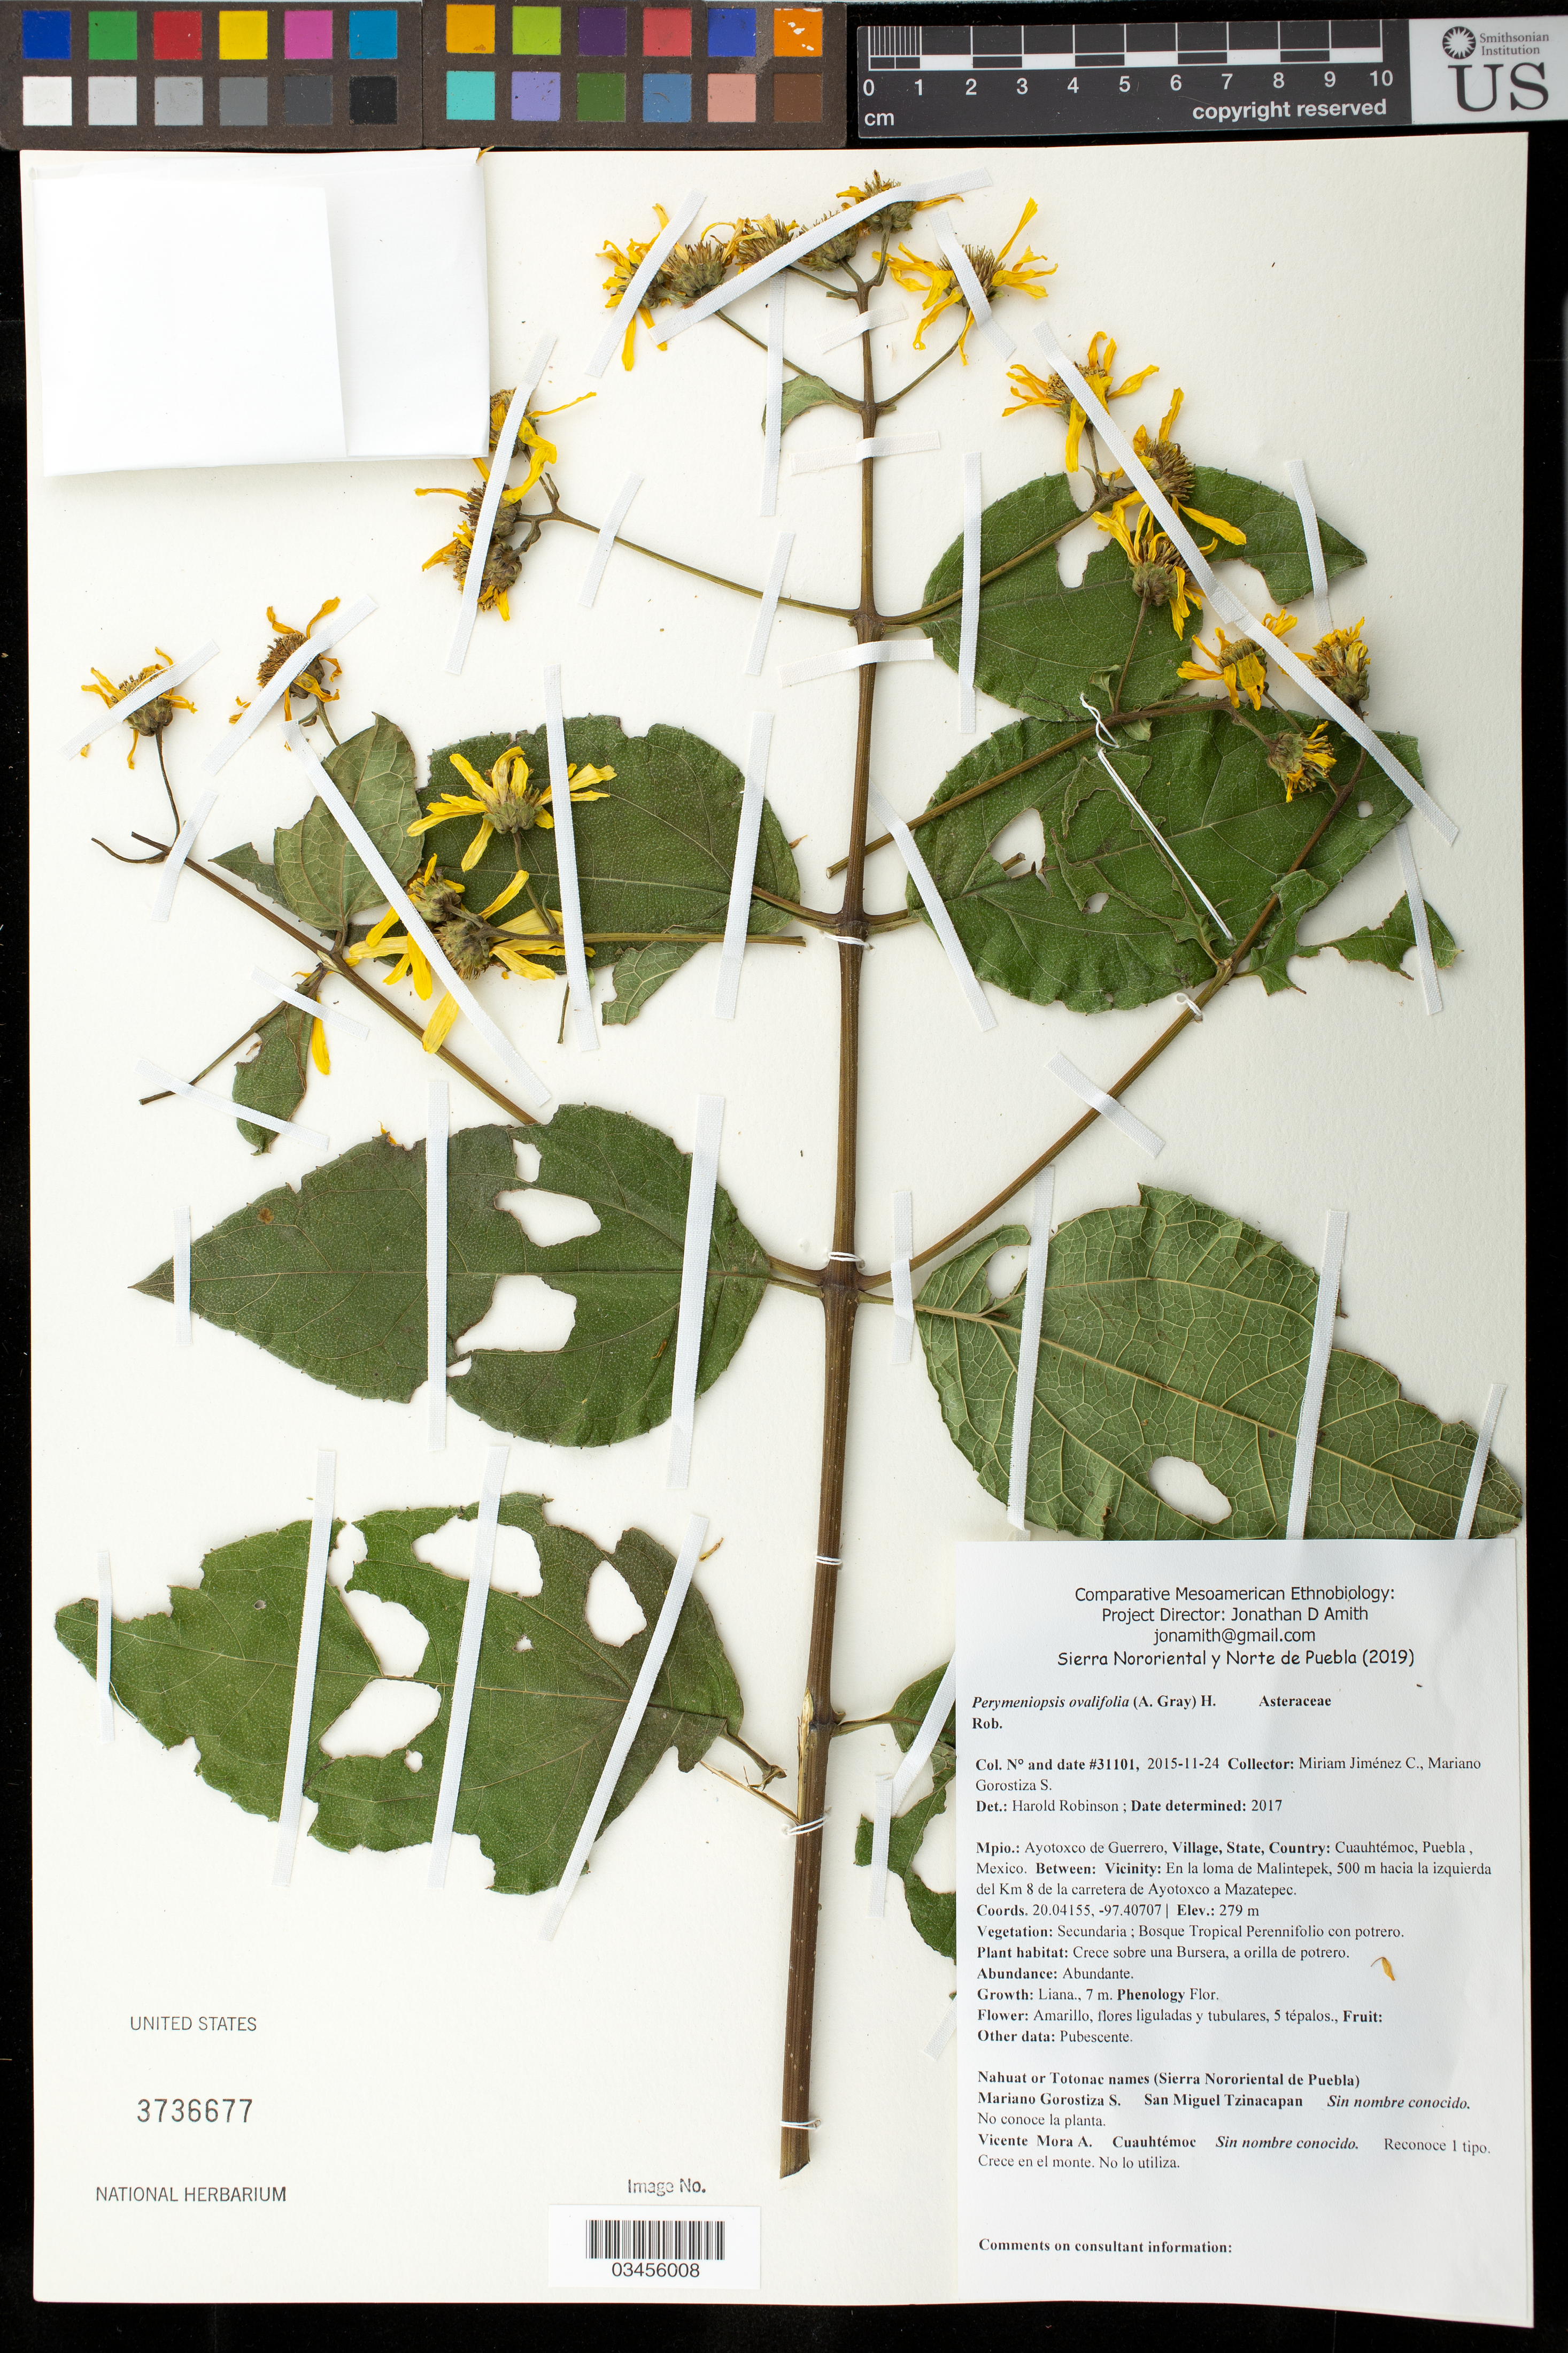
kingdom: Plantae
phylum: Tracheophyta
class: Magnoliopsida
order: Asterales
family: Asteraceae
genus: Perymeniopsis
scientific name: Perymeniopsis ovalifolia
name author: (A. Gray) H. Rob.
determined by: Robinson, Harold E., (US)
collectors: M. Jiménez Chimil & M. Gorostiza S.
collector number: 31101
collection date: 2015-11-24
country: México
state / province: Puebla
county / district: Ayotoxco de Guerrero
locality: PUEBLO: Cuauhtémoc; LOCALIDAD EXACTA: En la loma de Malintepek, 500 m hacia la izquierda del Km 8 de la carretera de Ayotoxco a Mazatepec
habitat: Bosque tropical perennifolio con potrero | Sobre una Bursera, a orilla de potrero.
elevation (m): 279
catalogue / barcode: US 3736677